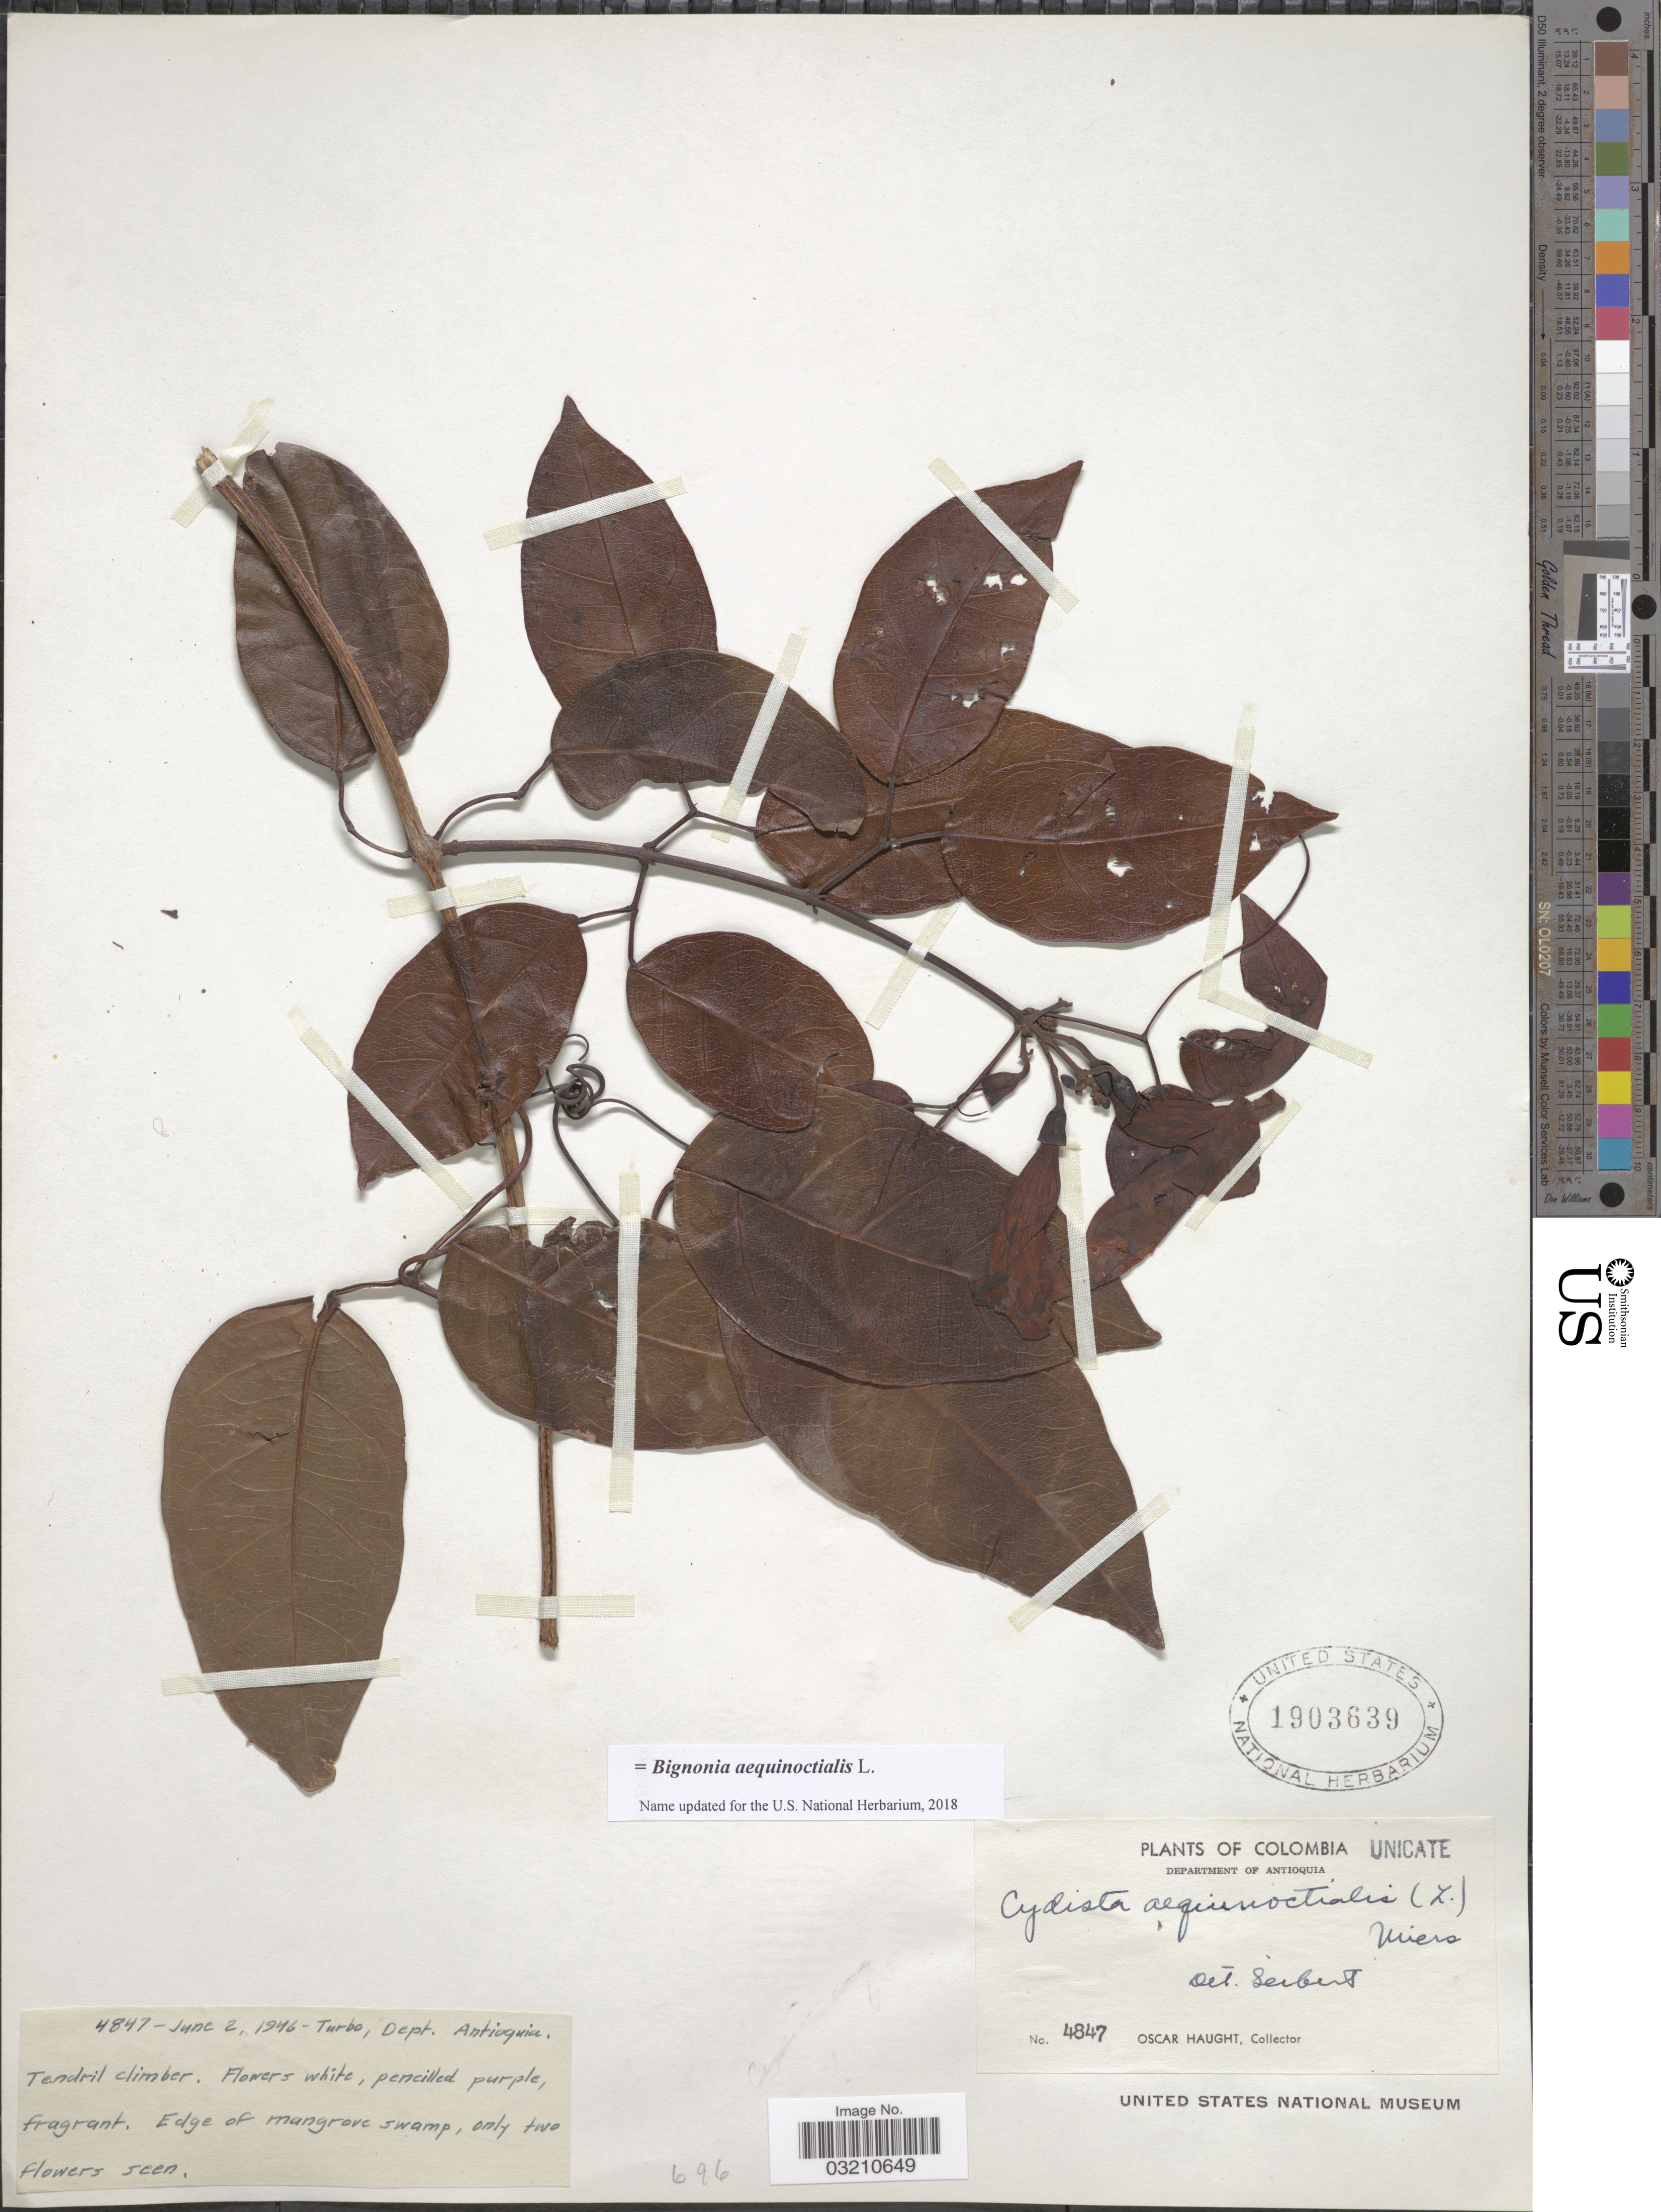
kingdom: Plantae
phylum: Tracheophyta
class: Magnoliopsida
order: Lamiales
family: Bignoniaceae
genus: Bignonia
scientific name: Bignonia aequinoctialis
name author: L.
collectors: O. L. Haught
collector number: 4847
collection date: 1946-06-02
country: Colombia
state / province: Antioquia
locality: Turbo, Dept. Antioquia.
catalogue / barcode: US 1903639